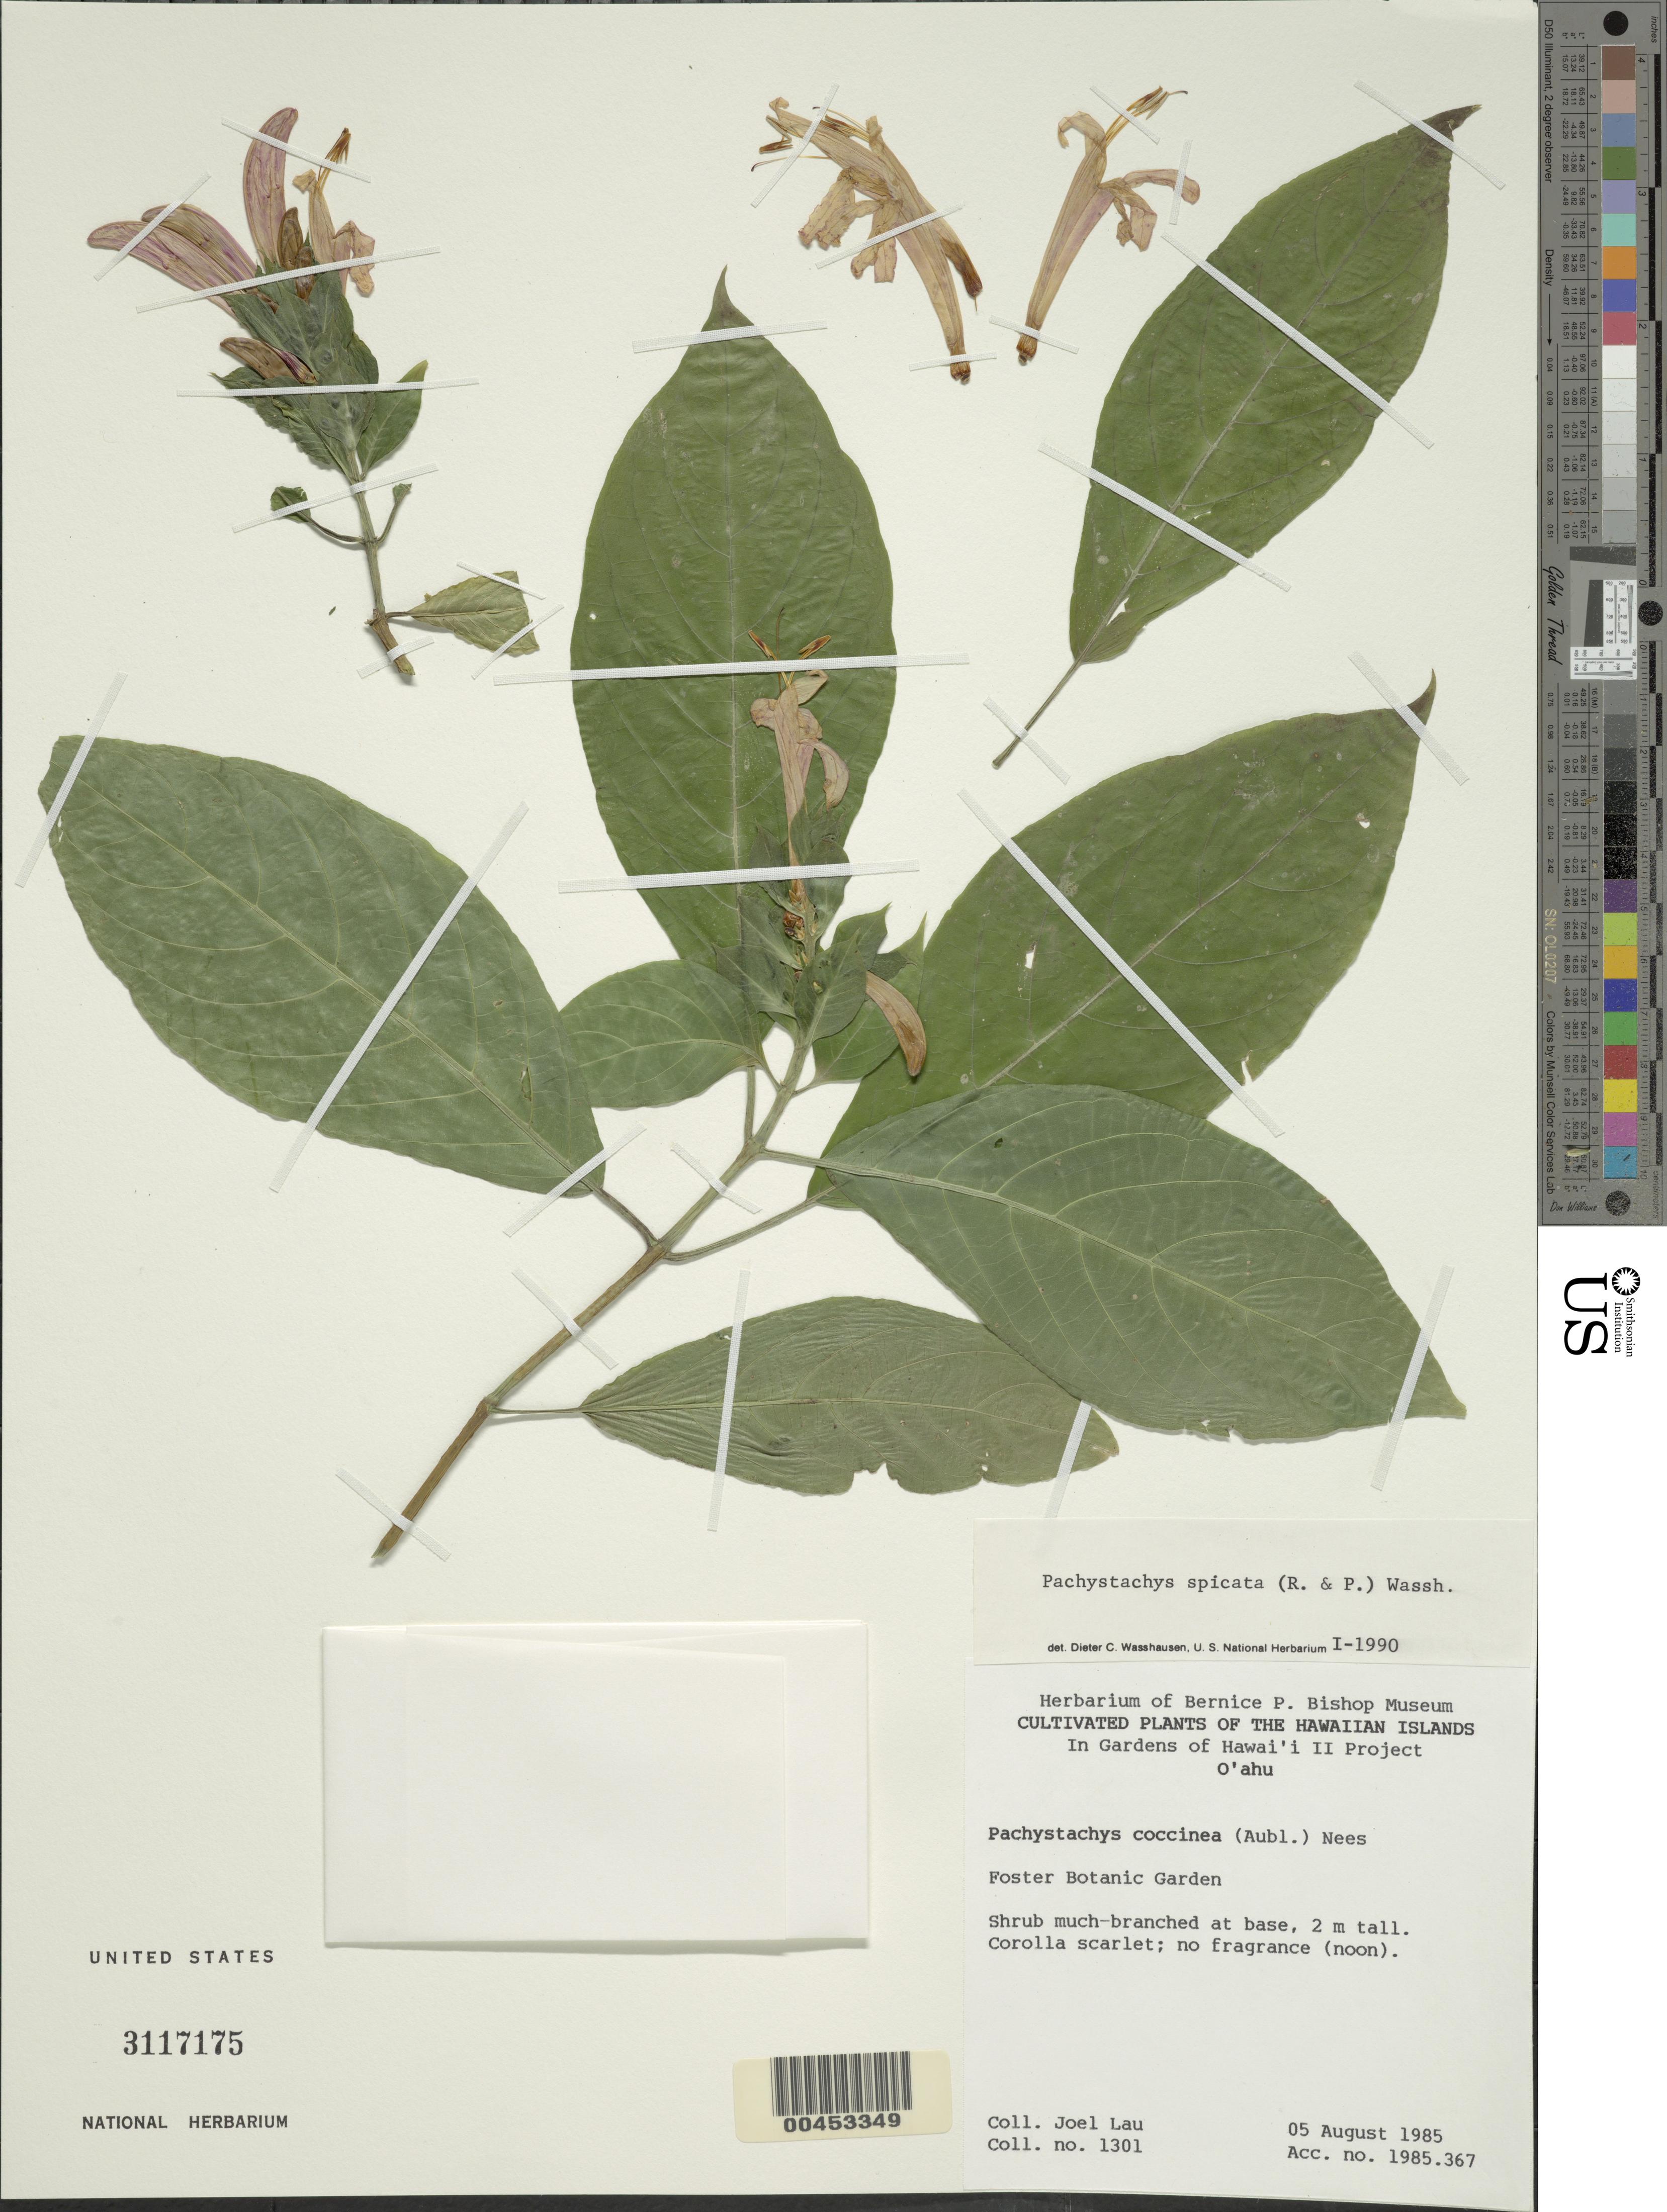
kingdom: Plantae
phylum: Tracheophyta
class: Magnoliopsida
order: Lamiales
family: Acanthaceae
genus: Pachystachys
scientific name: Pachystachys spicata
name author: (Ruiz & Pav.) Wassh.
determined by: Wasshausen, Dieter C., (BOT), Smithsonian Institution - National Museum of Natural History (UNITED STATES)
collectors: J. Lau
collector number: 1301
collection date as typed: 5 Aug 1985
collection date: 1985-08-05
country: United States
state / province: Hawaii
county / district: Honolulu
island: Oahu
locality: Foster Botanic Garden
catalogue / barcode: US 3117175